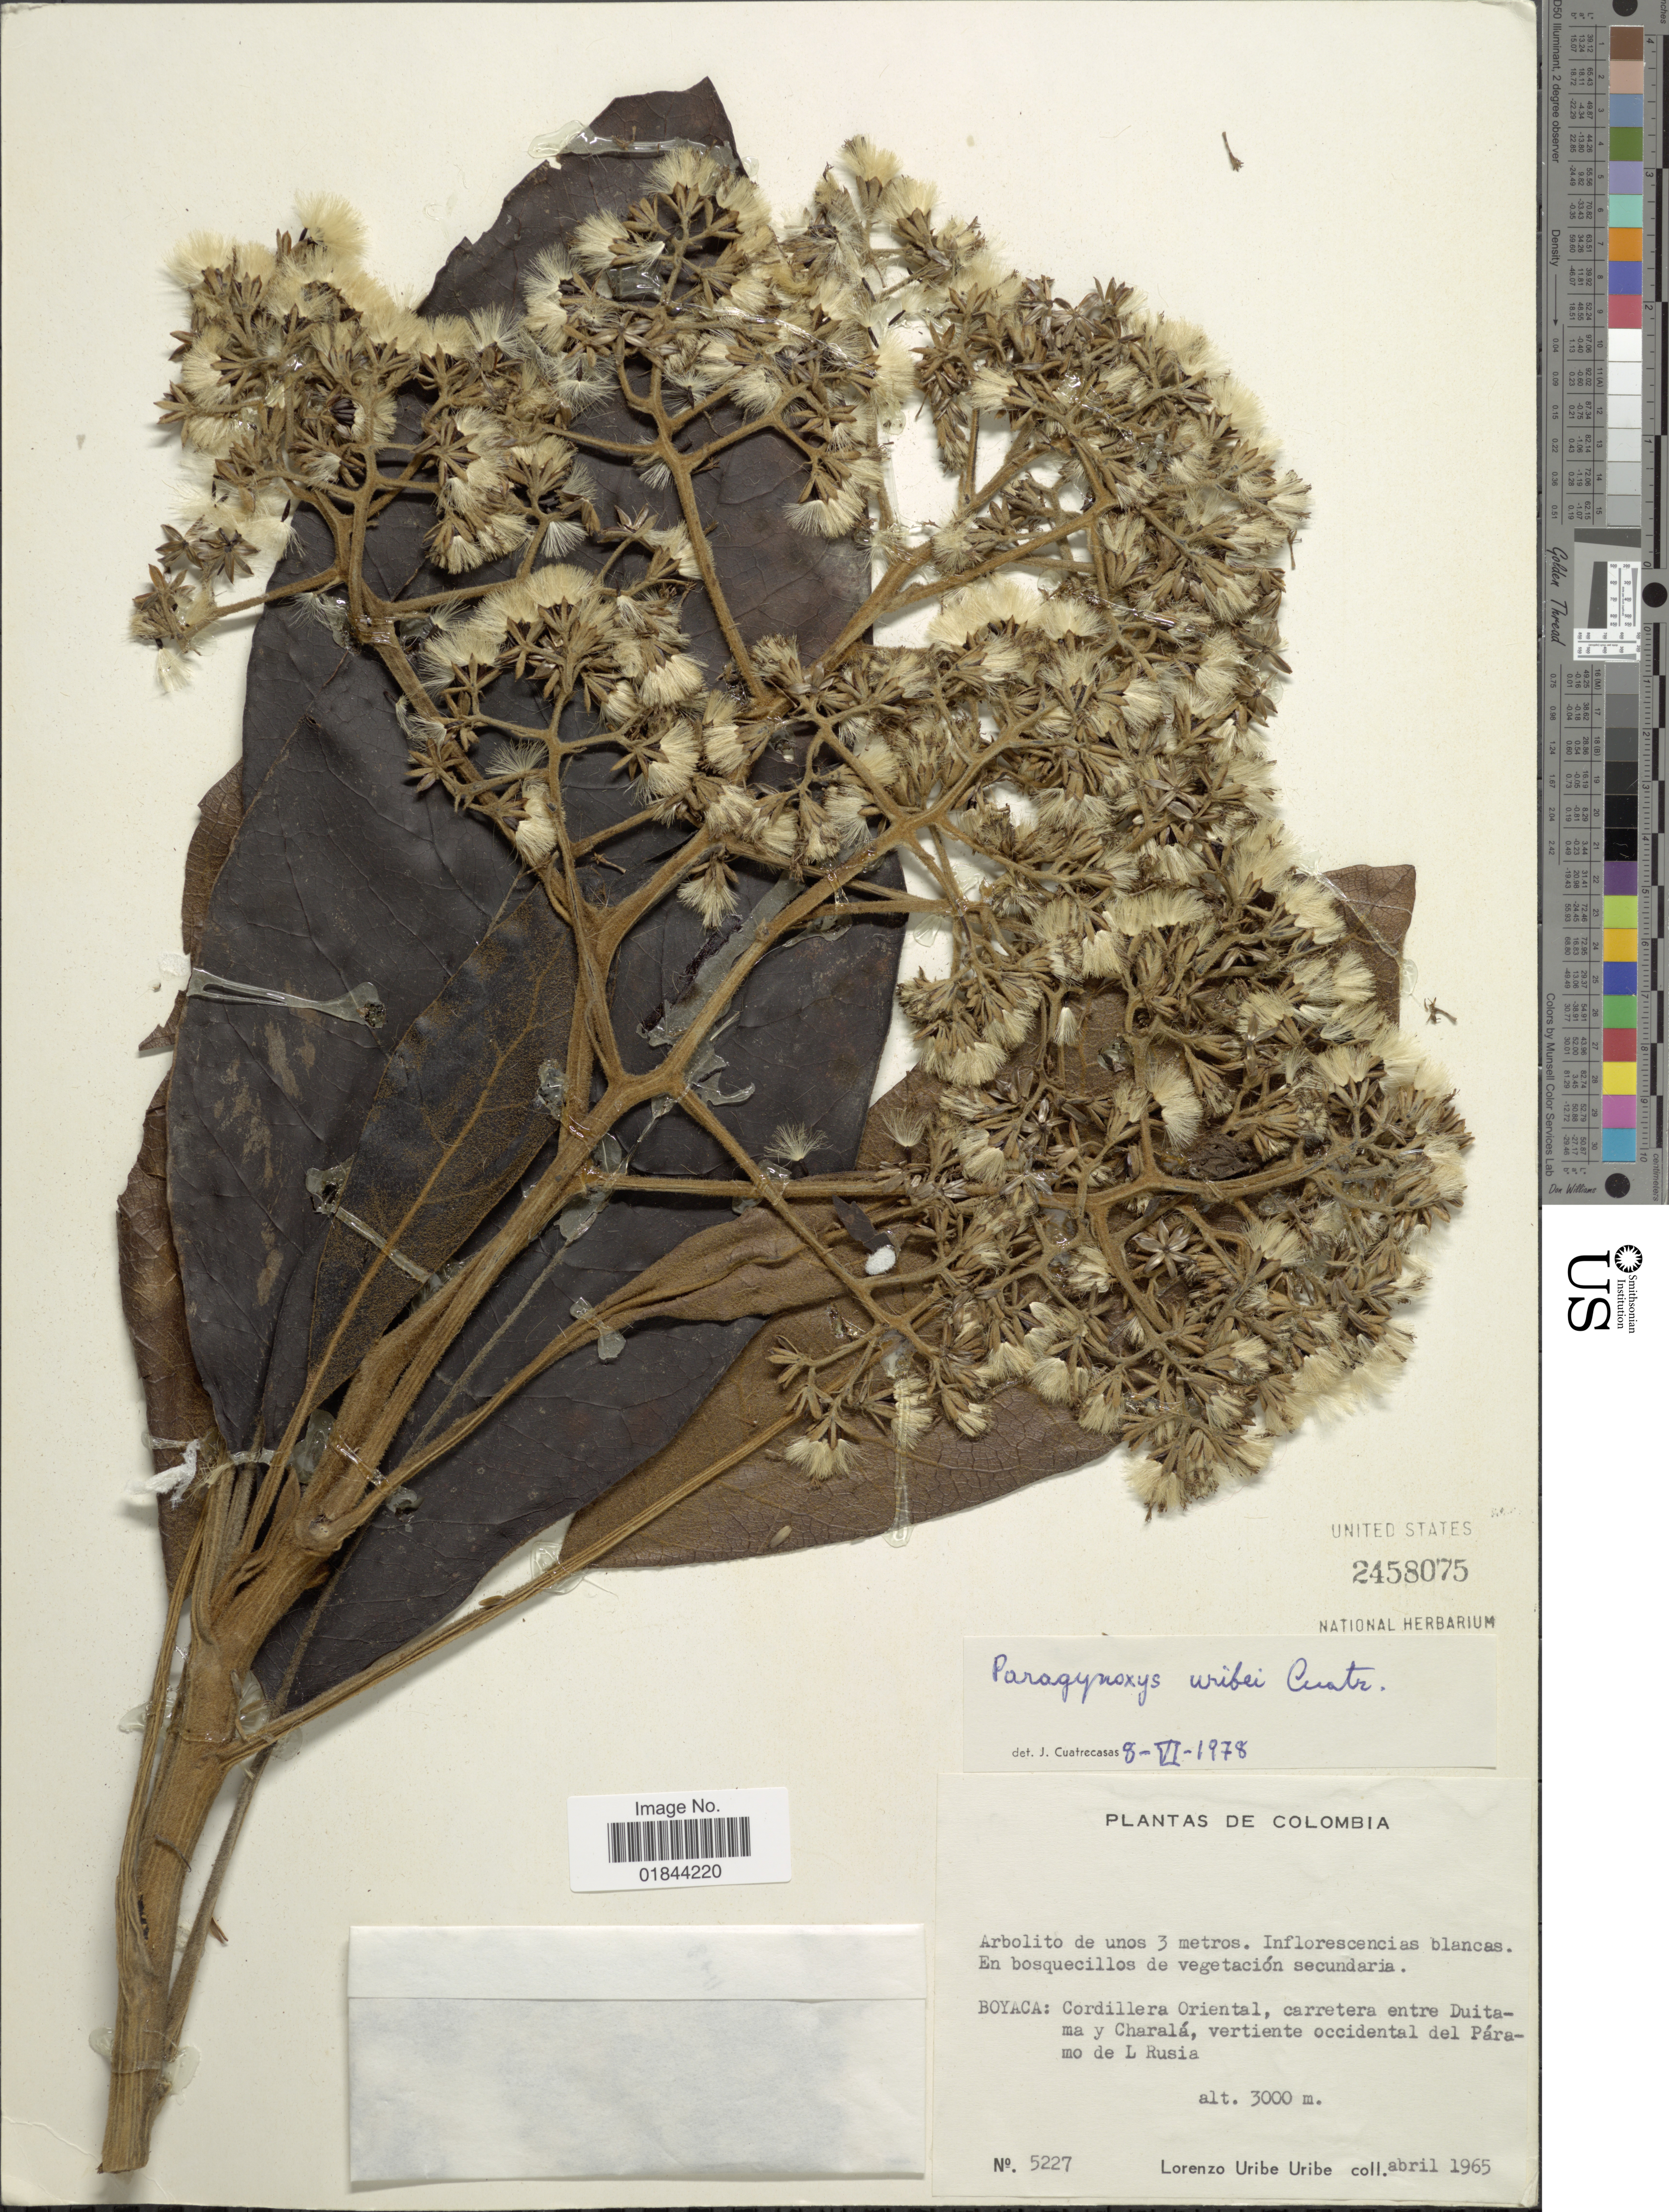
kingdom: Plantae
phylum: Tracheophyta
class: Magnoliopsida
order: Asterales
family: Asteraceae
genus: Paragynoxys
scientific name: Paragynoxys uribei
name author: Cuatrec.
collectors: L. Uribe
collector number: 5227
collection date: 1965-04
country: Colombia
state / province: Boyacá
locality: Cordillera Oriental, carretera entre Duitama y Charala, vertiente occidental del Paramo de L Rusia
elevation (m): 3000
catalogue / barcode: US 2458075